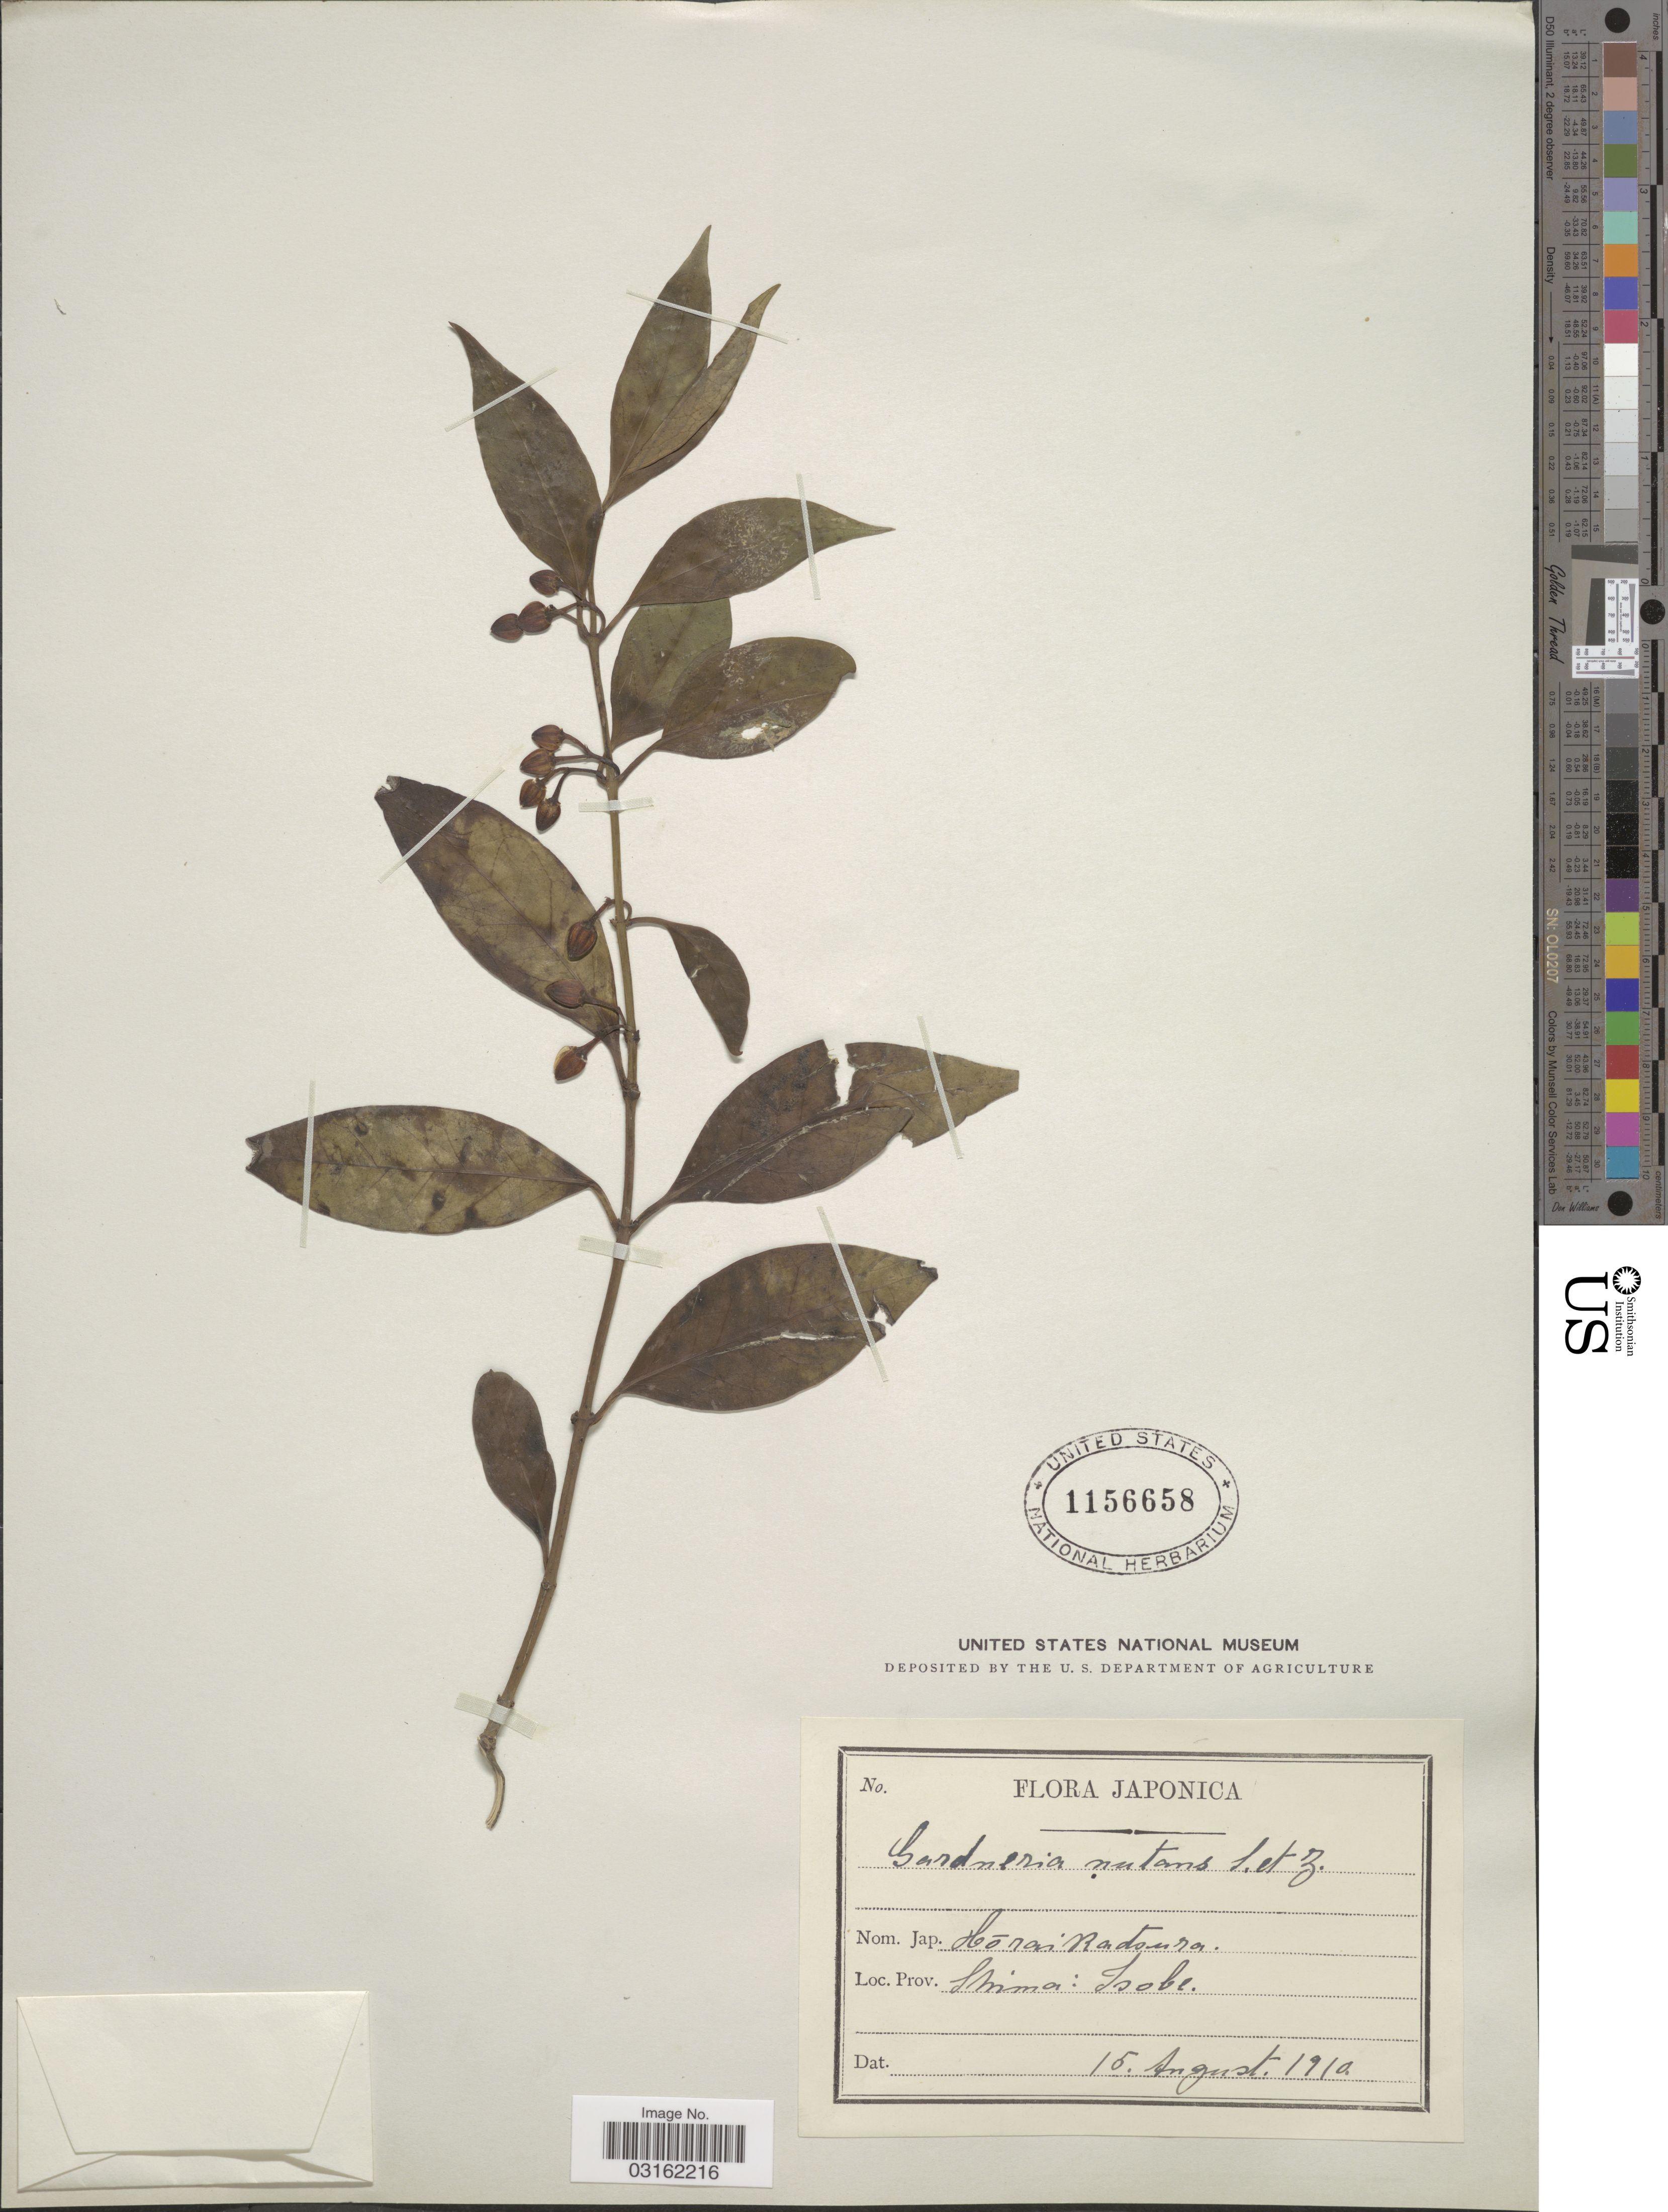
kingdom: Plantae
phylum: Tracheophyta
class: Magnoliopsida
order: Gentianales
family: Loganiaceae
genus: Gardneria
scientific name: Gardneria nutans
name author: (Zucc.) Siebold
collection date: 1910-08-15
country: Japan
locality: Shima: Isobe.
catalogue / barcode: US 1156658